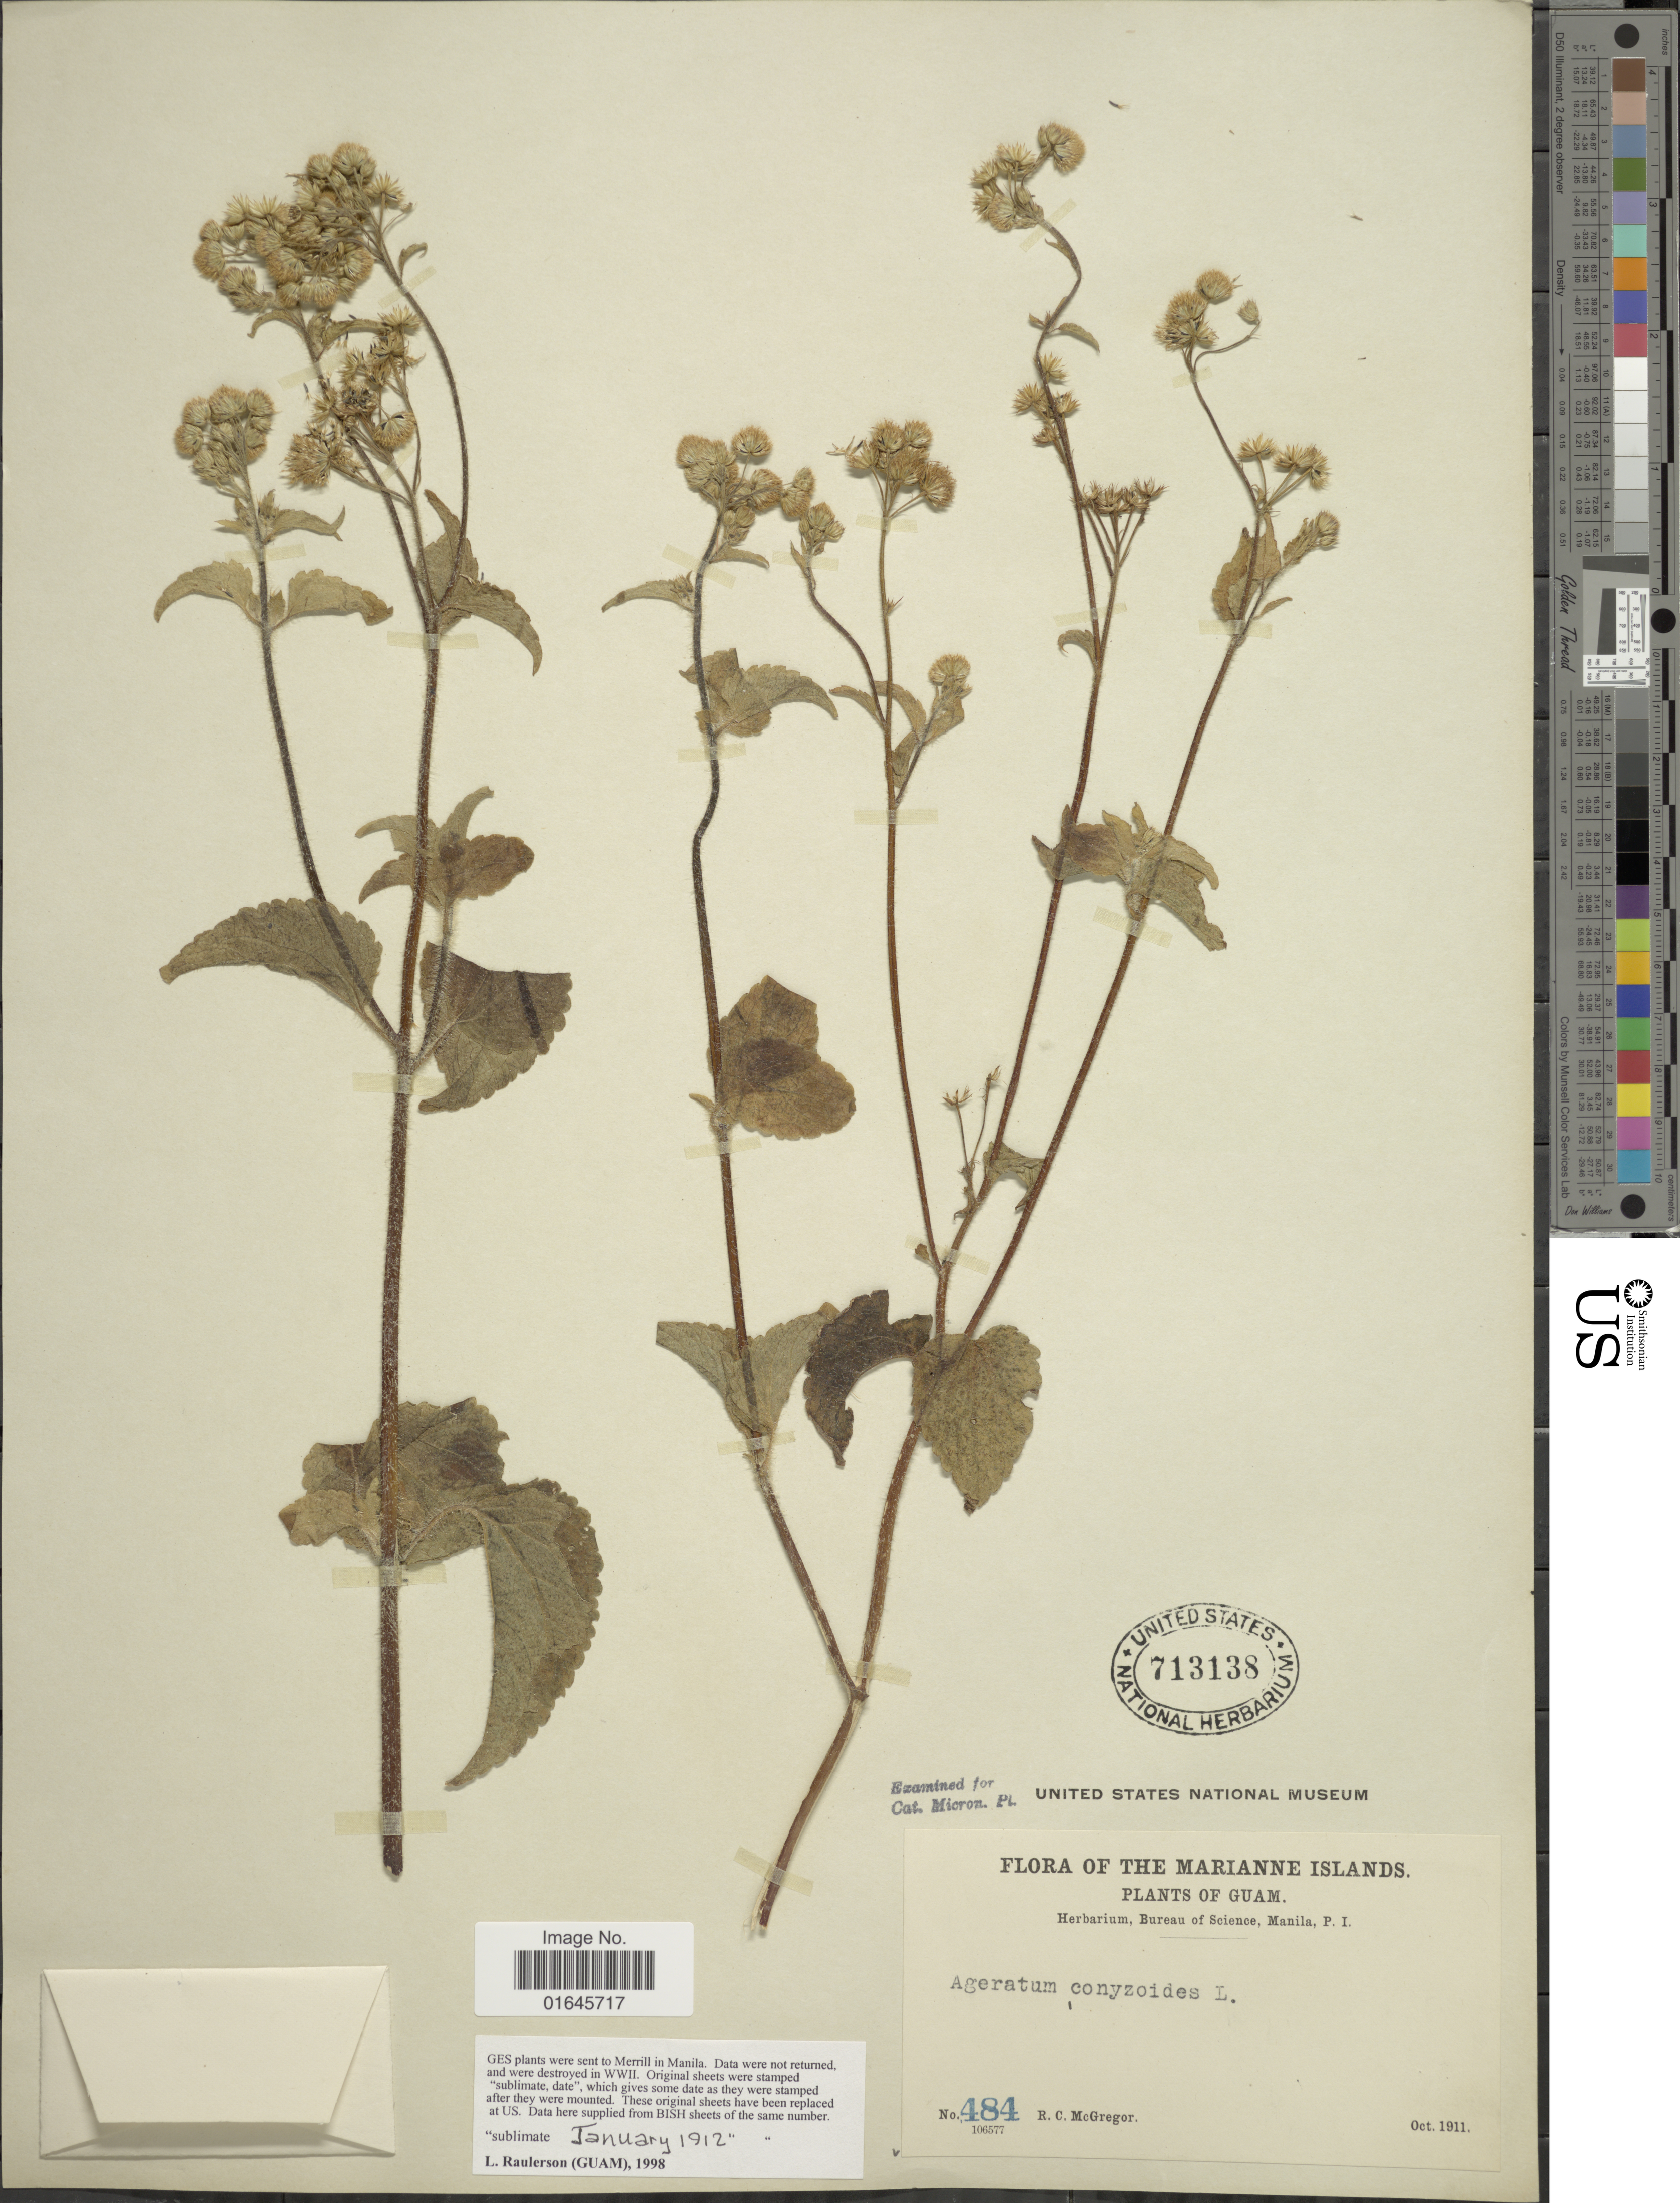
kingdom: Plantae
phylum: Tracheophyta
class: Magnoliopsida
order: Asterales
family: Asteraceae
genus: Ageratum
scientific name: Ageratum conyzoides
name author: L.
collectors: R. C. McGregor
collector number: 484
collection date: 1911-10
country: Guam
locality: The Marianne Islands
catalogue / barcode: US 713138